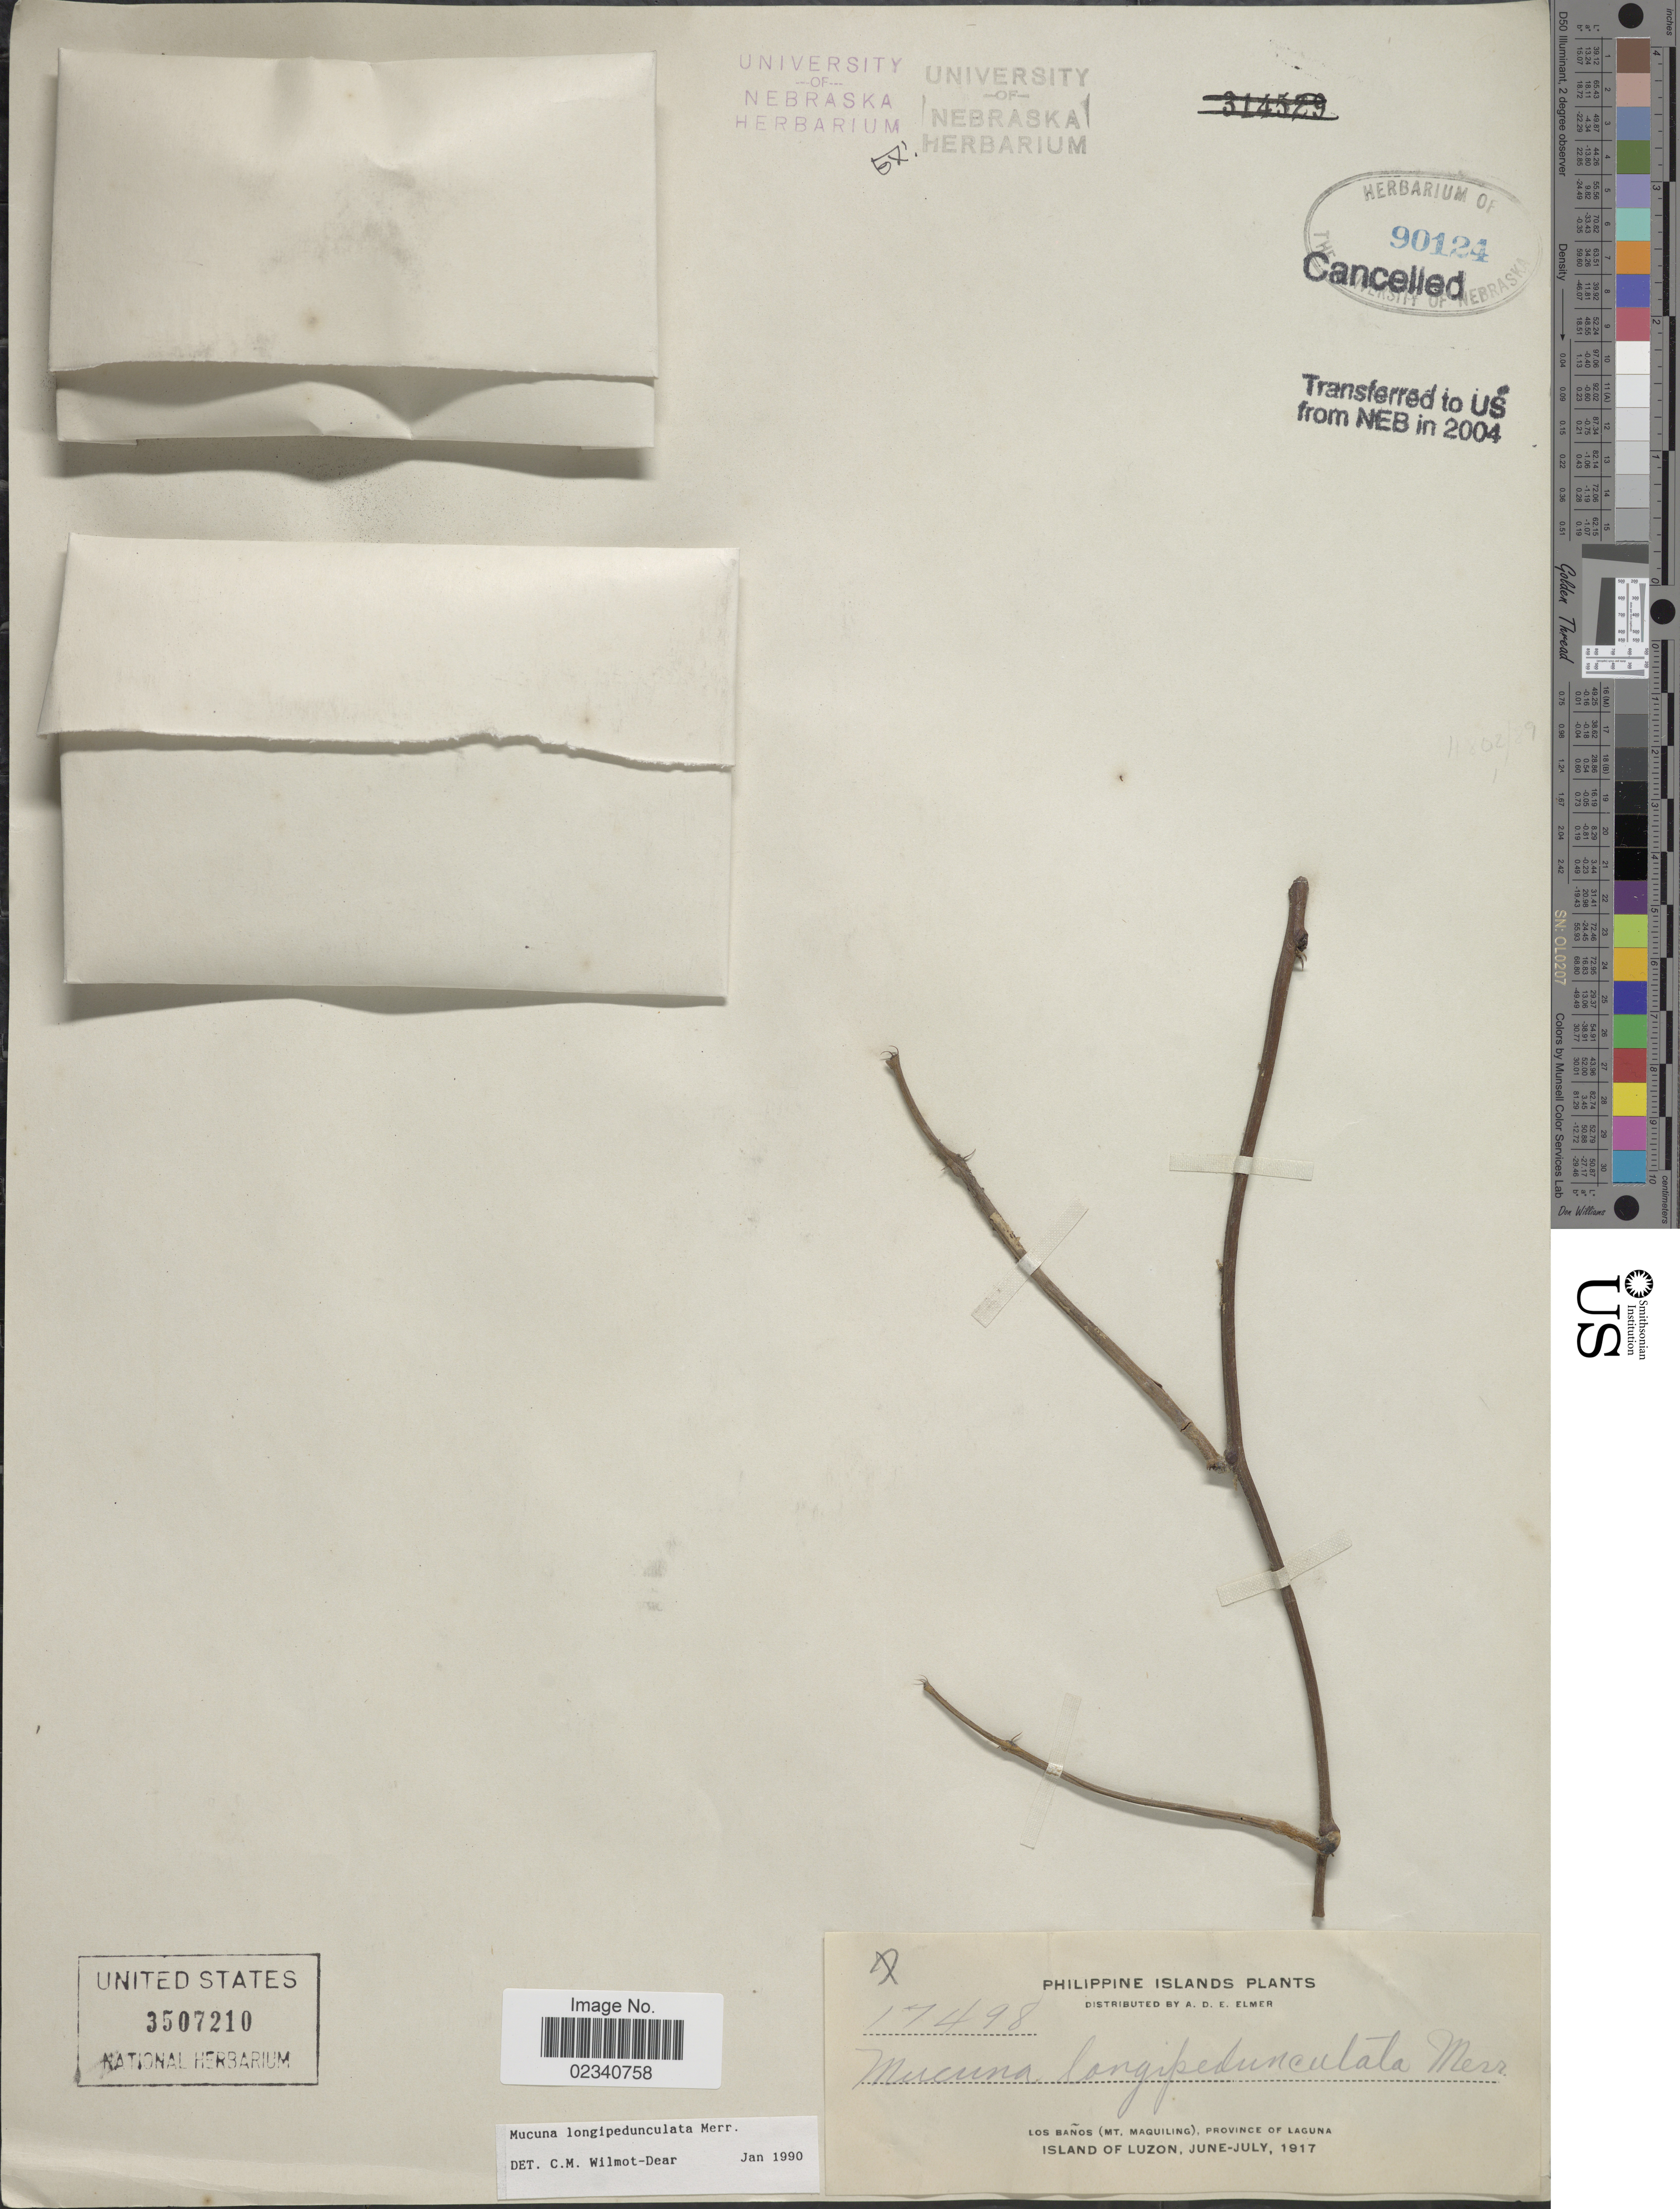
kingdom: Plantae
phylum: Tracheophyta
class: Magnoliopsida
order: Fabales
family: Fabaceae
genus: Mucuna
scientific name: Mucuna longipedunculata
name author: Merr.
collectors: A. D. E. Elmer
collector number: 17498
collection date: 1917-06/1917-07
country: Philippines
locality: Los Banos (Mt. Maquiling), Province of Laguna, Island of Luzon.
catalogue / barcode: US 3507210